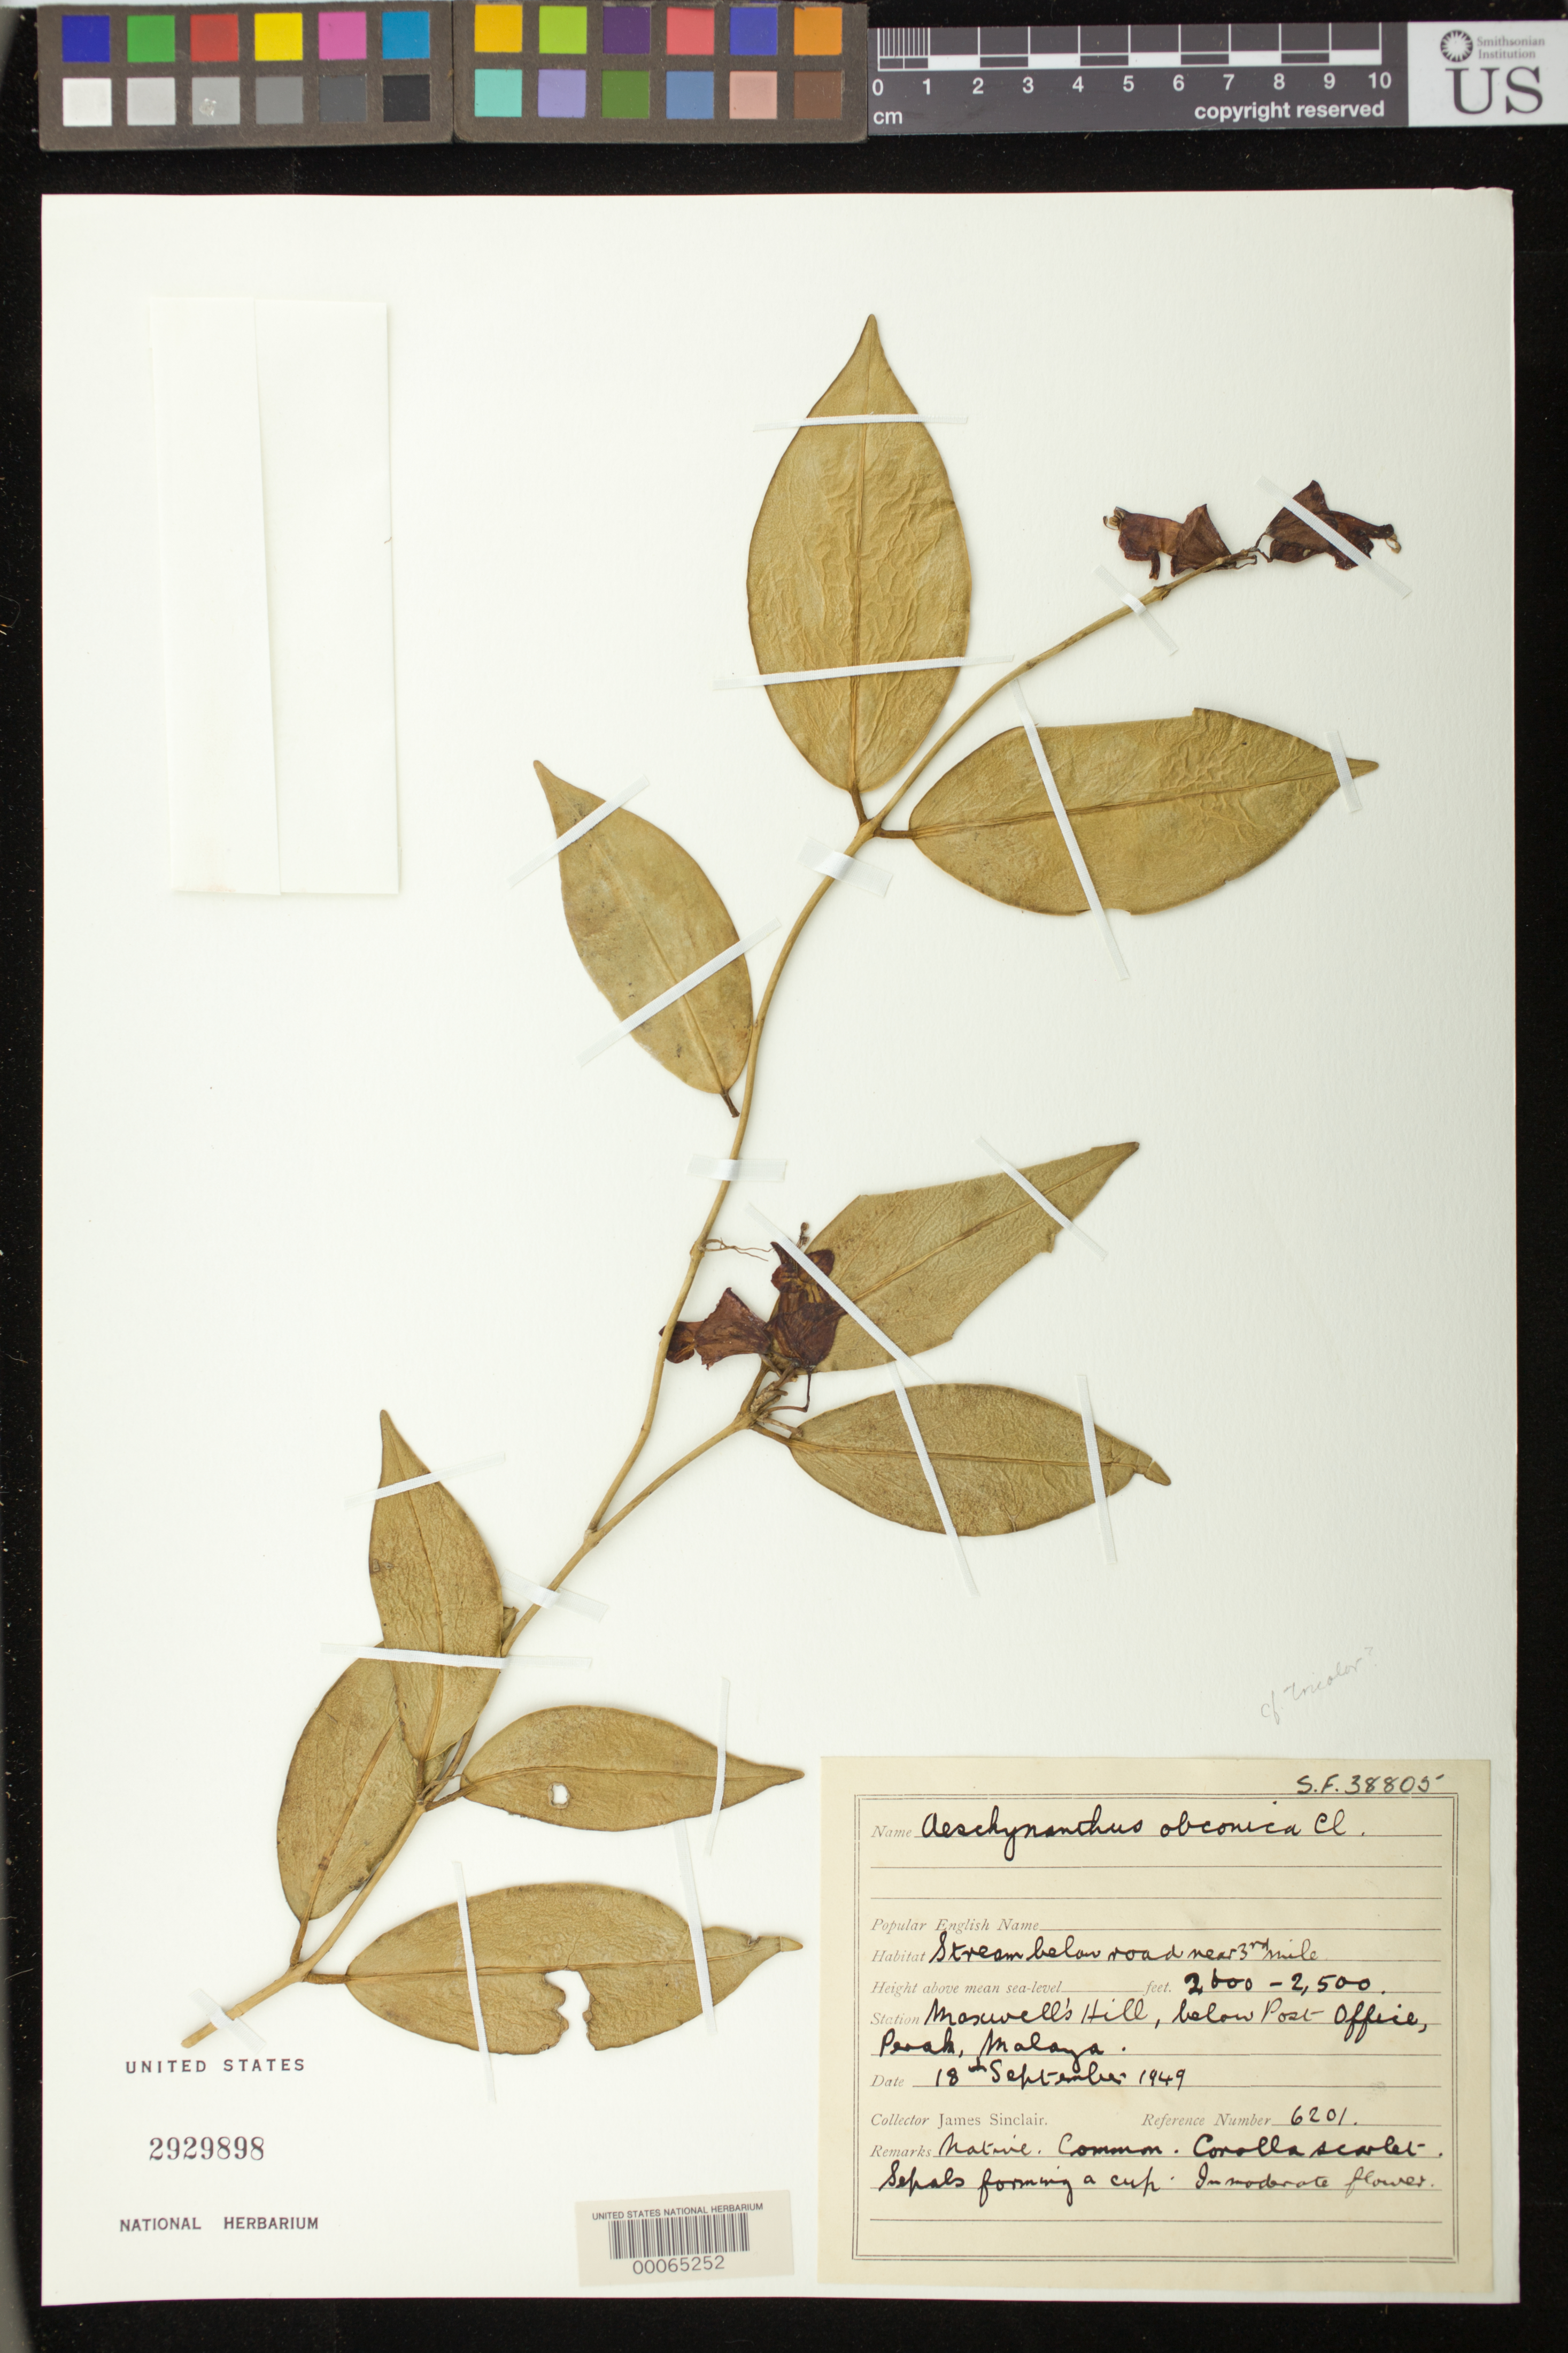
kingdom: Plantae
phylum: Tracheophyta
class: Magnoliopsida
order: Lamiales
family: Gesneriaceae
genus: Aeschynanthus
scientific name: Aeschynanthus obconicus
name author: C.B. Clarke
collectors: J. Sinclair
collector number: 6201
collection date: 1949-09-18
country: Malaysia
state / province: Perak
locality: Maxwell's Hill, below Post Office, Perak, Malaya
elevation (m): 610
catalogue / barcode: US 2929898